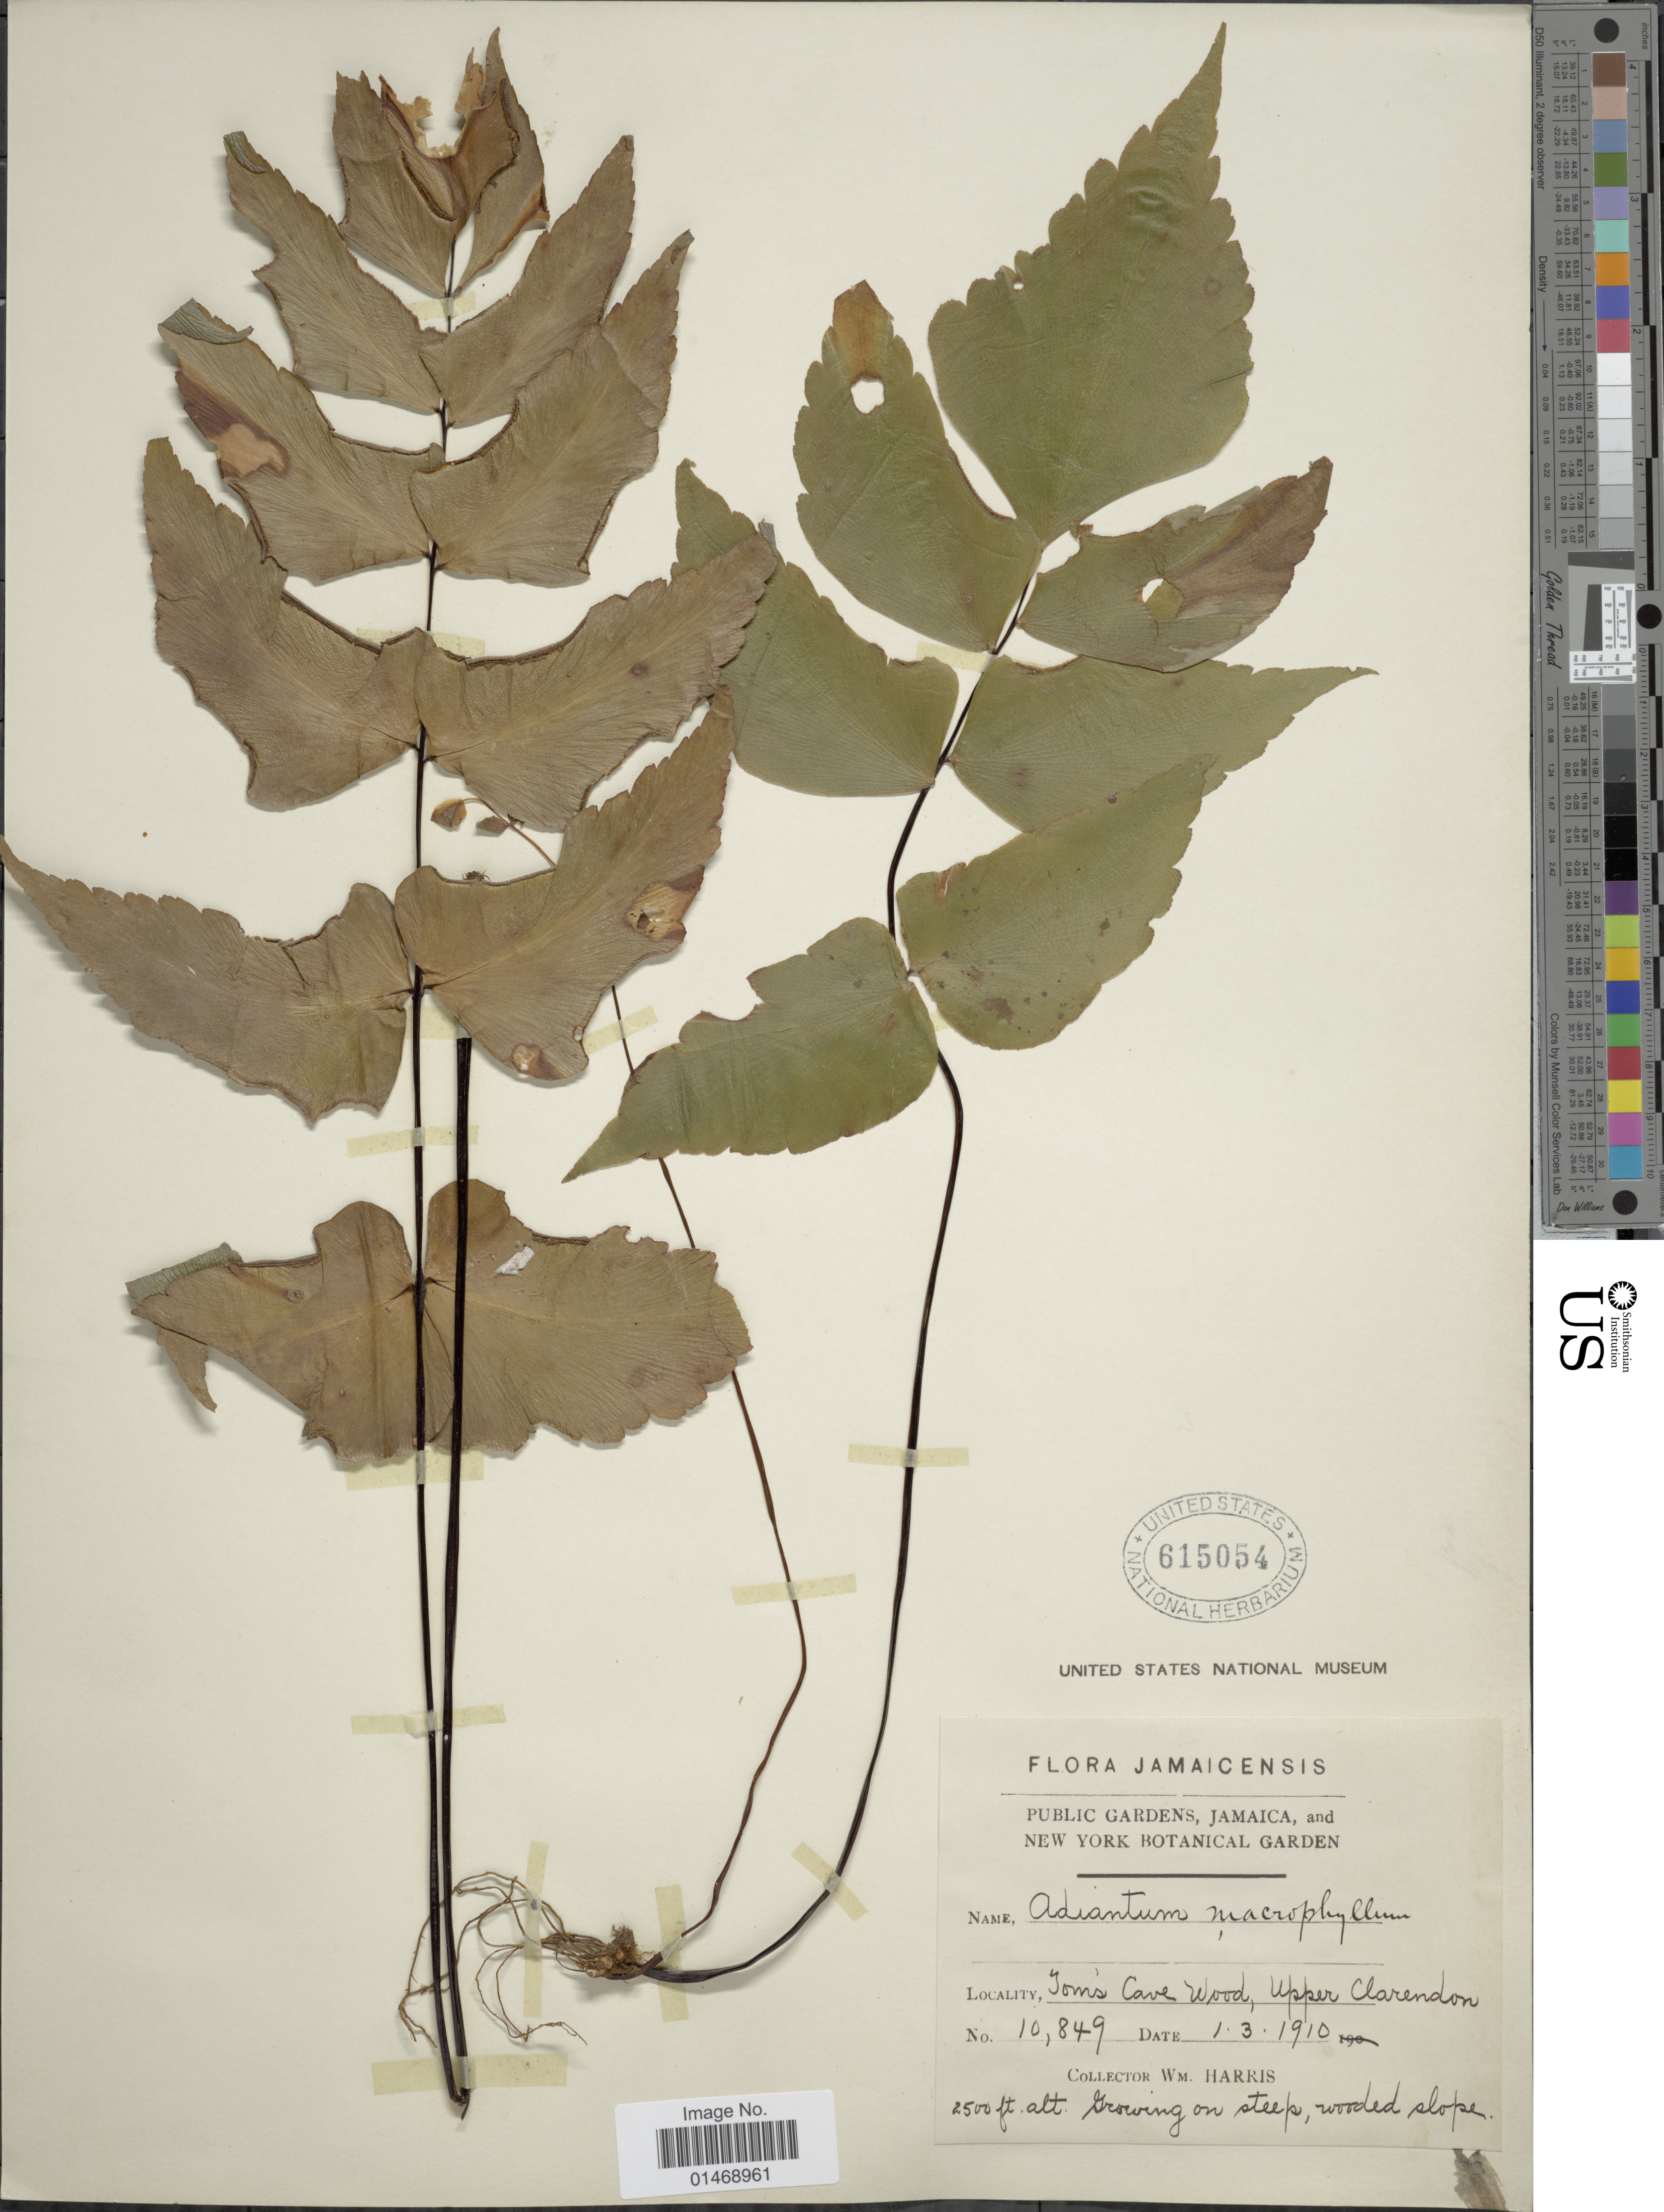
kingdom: Plantae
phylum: Tracheophyta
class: Polypodiopsida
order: Polypodiales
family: Pteridaceae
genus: Adiantum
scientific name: Adiantum macrophyllum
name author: Sw.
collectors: W. Harris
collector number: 10849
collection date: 1910-03-01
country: Jamaica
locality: Toms Cave Wood, Upper Clarendon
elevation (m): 762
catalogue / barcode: US 615054